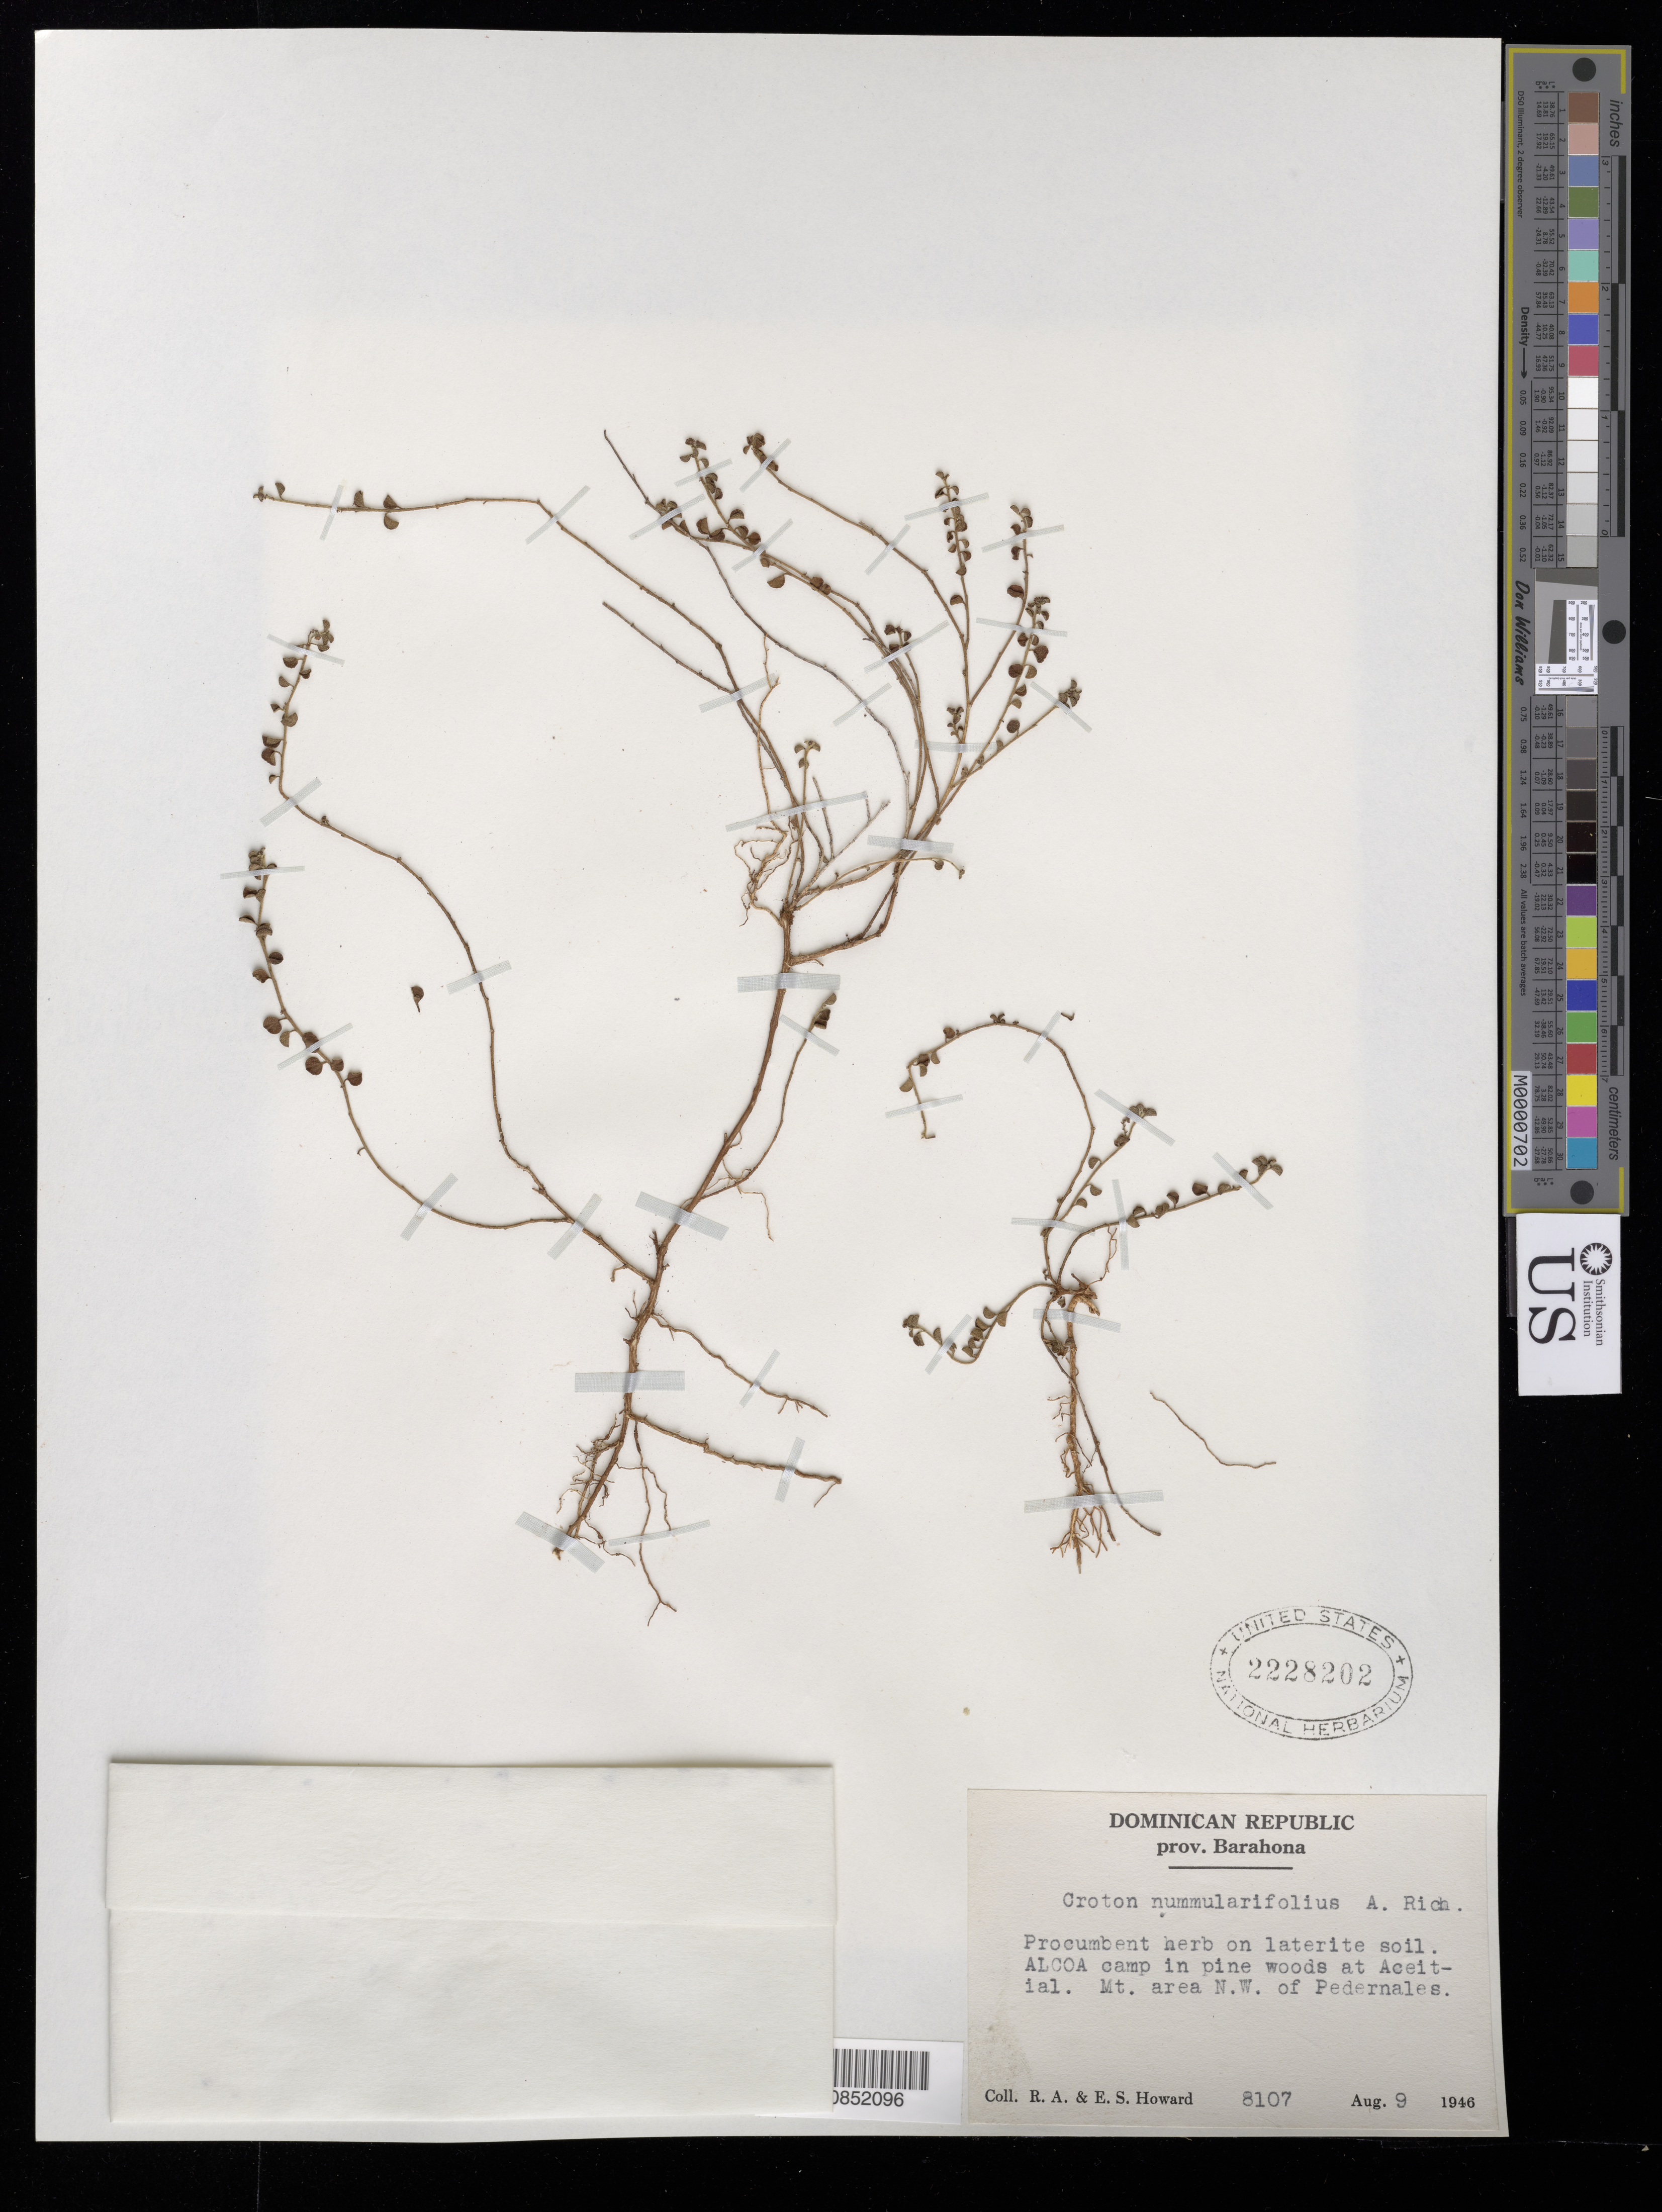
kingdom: Plantae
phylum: Tracheophyta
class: Magnoliopsida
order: Malpighiales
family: Euphorbiaceae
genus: Croton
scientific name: Croton nummulariifolius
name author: A. Rich.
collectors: R. A. Howard & E. S. Howard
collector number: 8107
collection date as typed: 09 Aug 1946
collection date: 1946-08-09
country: Dominican Republic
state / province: Barahona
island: Hispaniola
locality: ALCOA camp, at Aceitial, Mt. area NW of Pedernales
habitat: On laterite soil in pine woods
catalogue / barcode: US 2228202